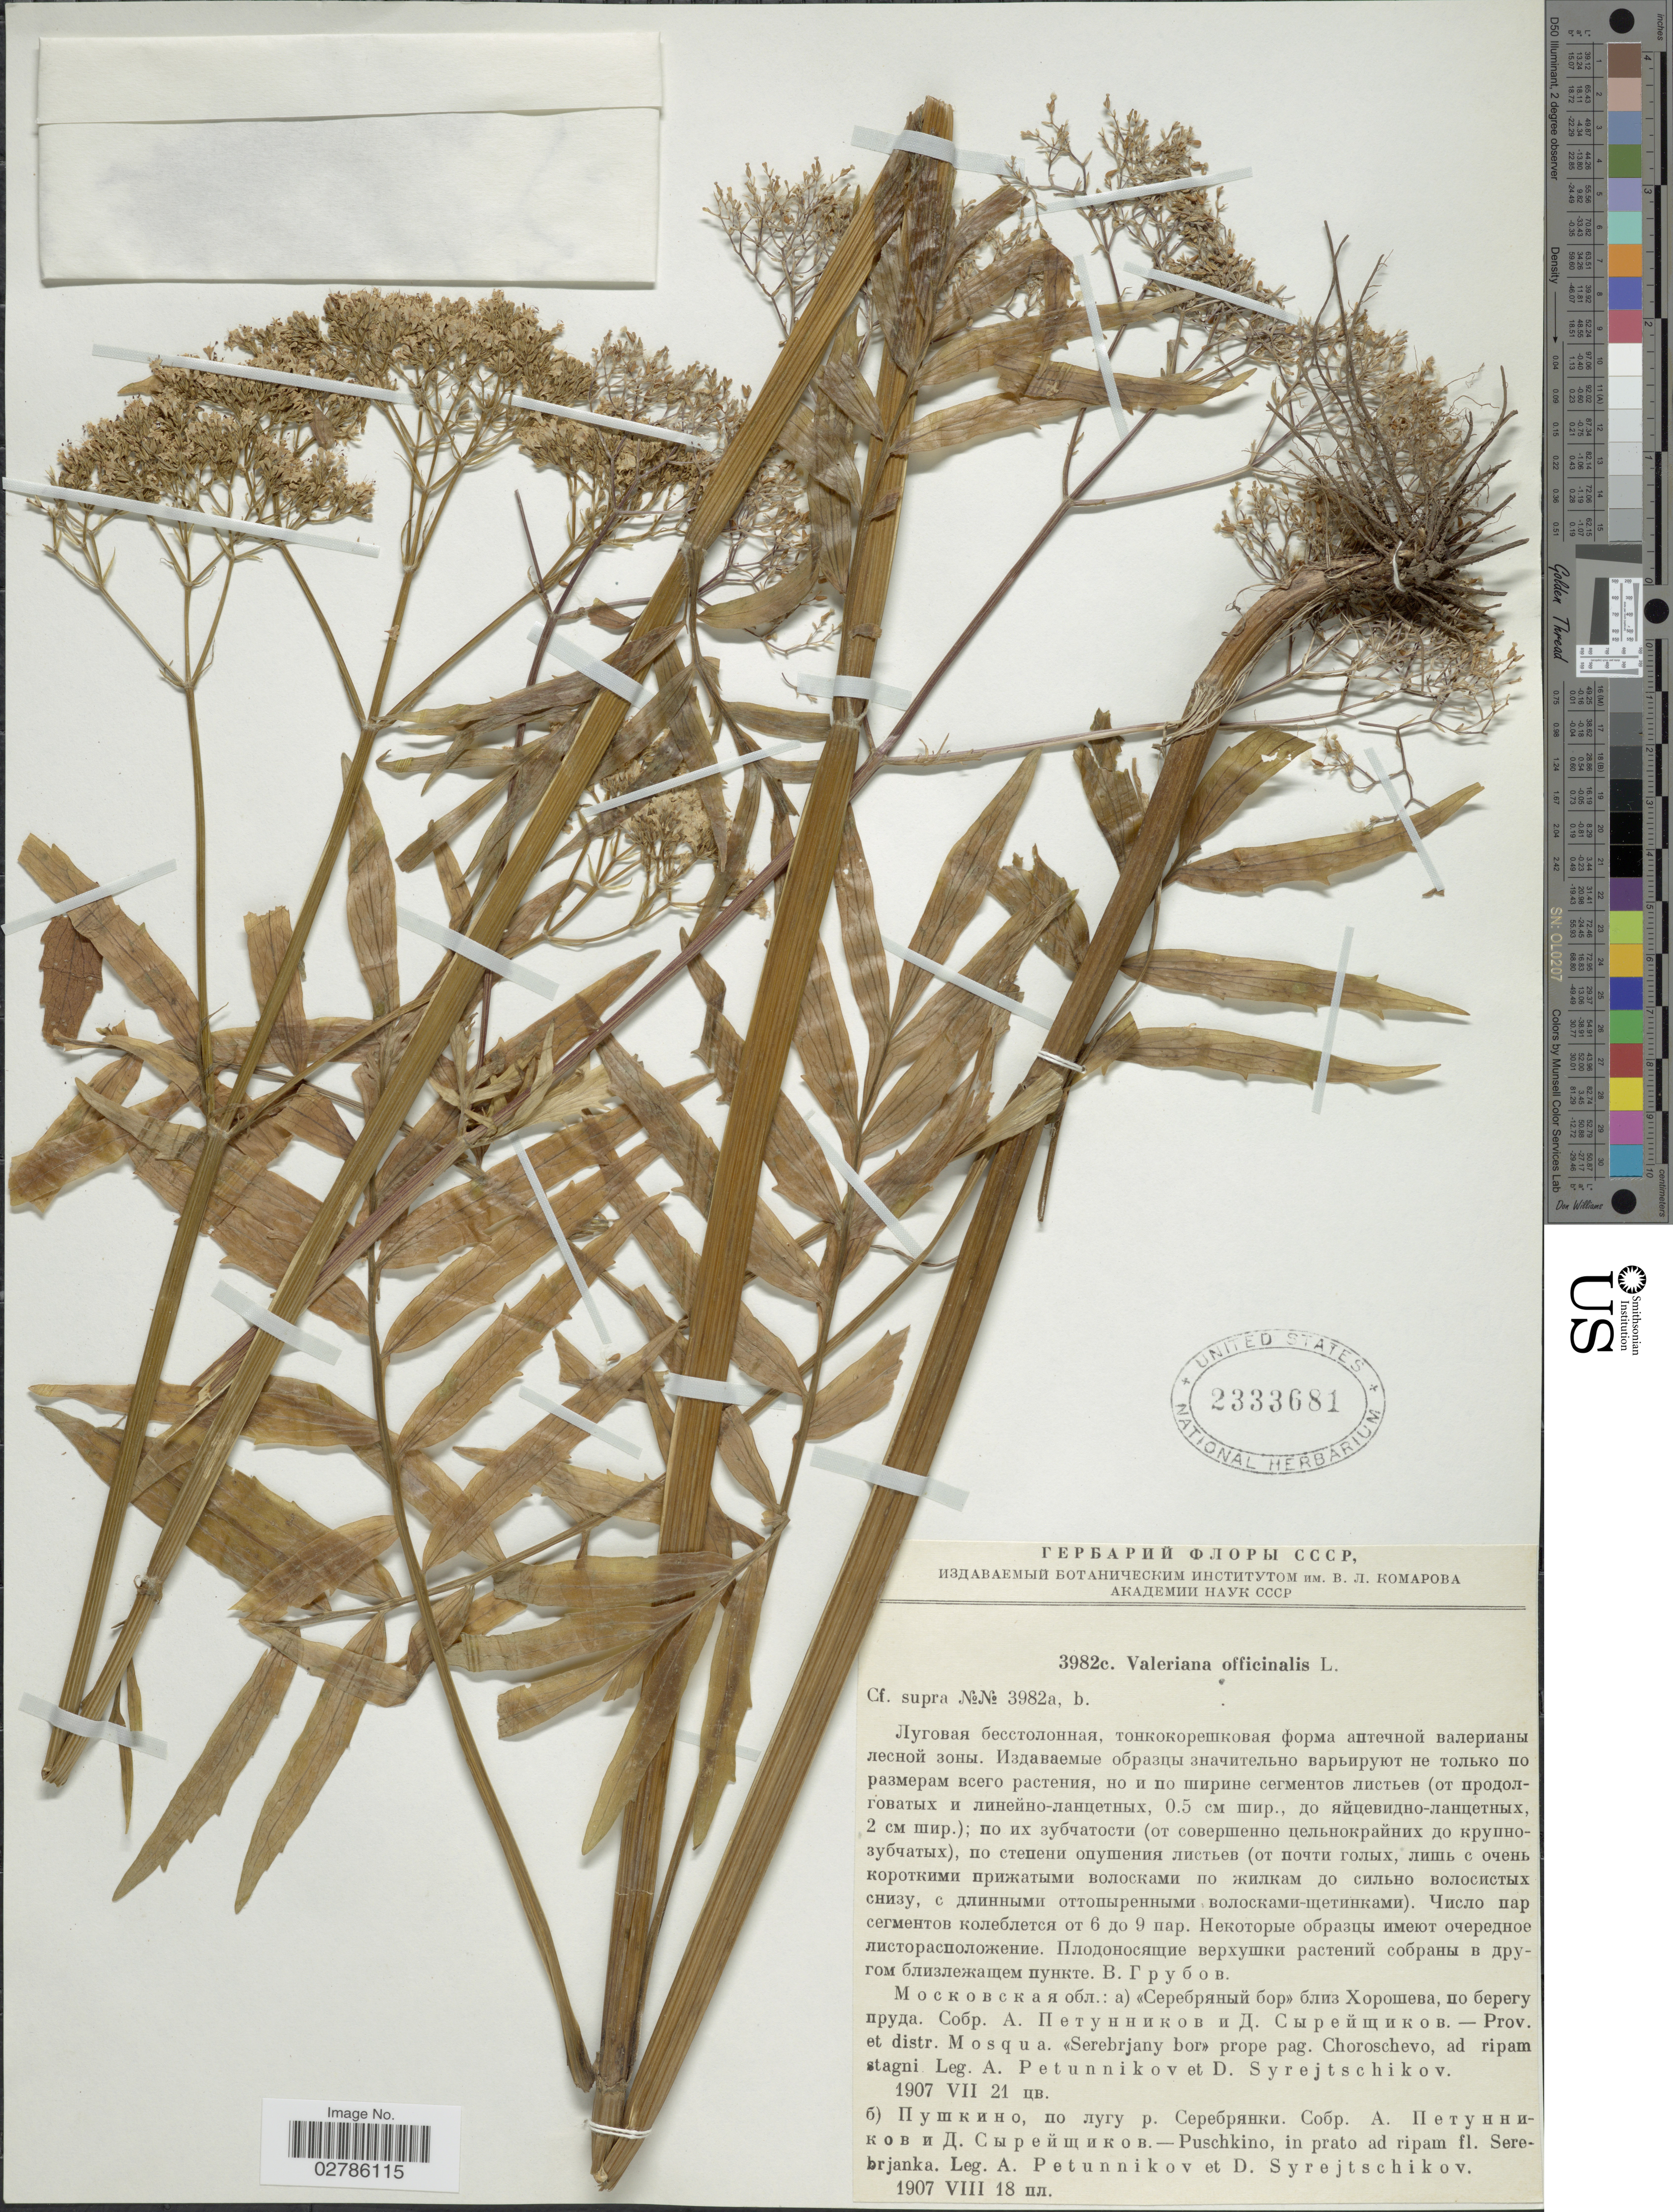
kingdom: Plantae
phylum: Tracheophyta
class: Magnoliopsida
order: Dipsacales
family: Caprifoliaceae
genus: Valeriana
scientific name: Valeriana officinalis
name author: L.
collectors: A. Petunnikov & D. Syrejtschikov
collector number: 3982c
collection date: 1907-08-18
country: Russian Federation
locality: Puschkino, in prato ad ripam fl. Serebrjanka.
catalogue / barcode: US 2333681